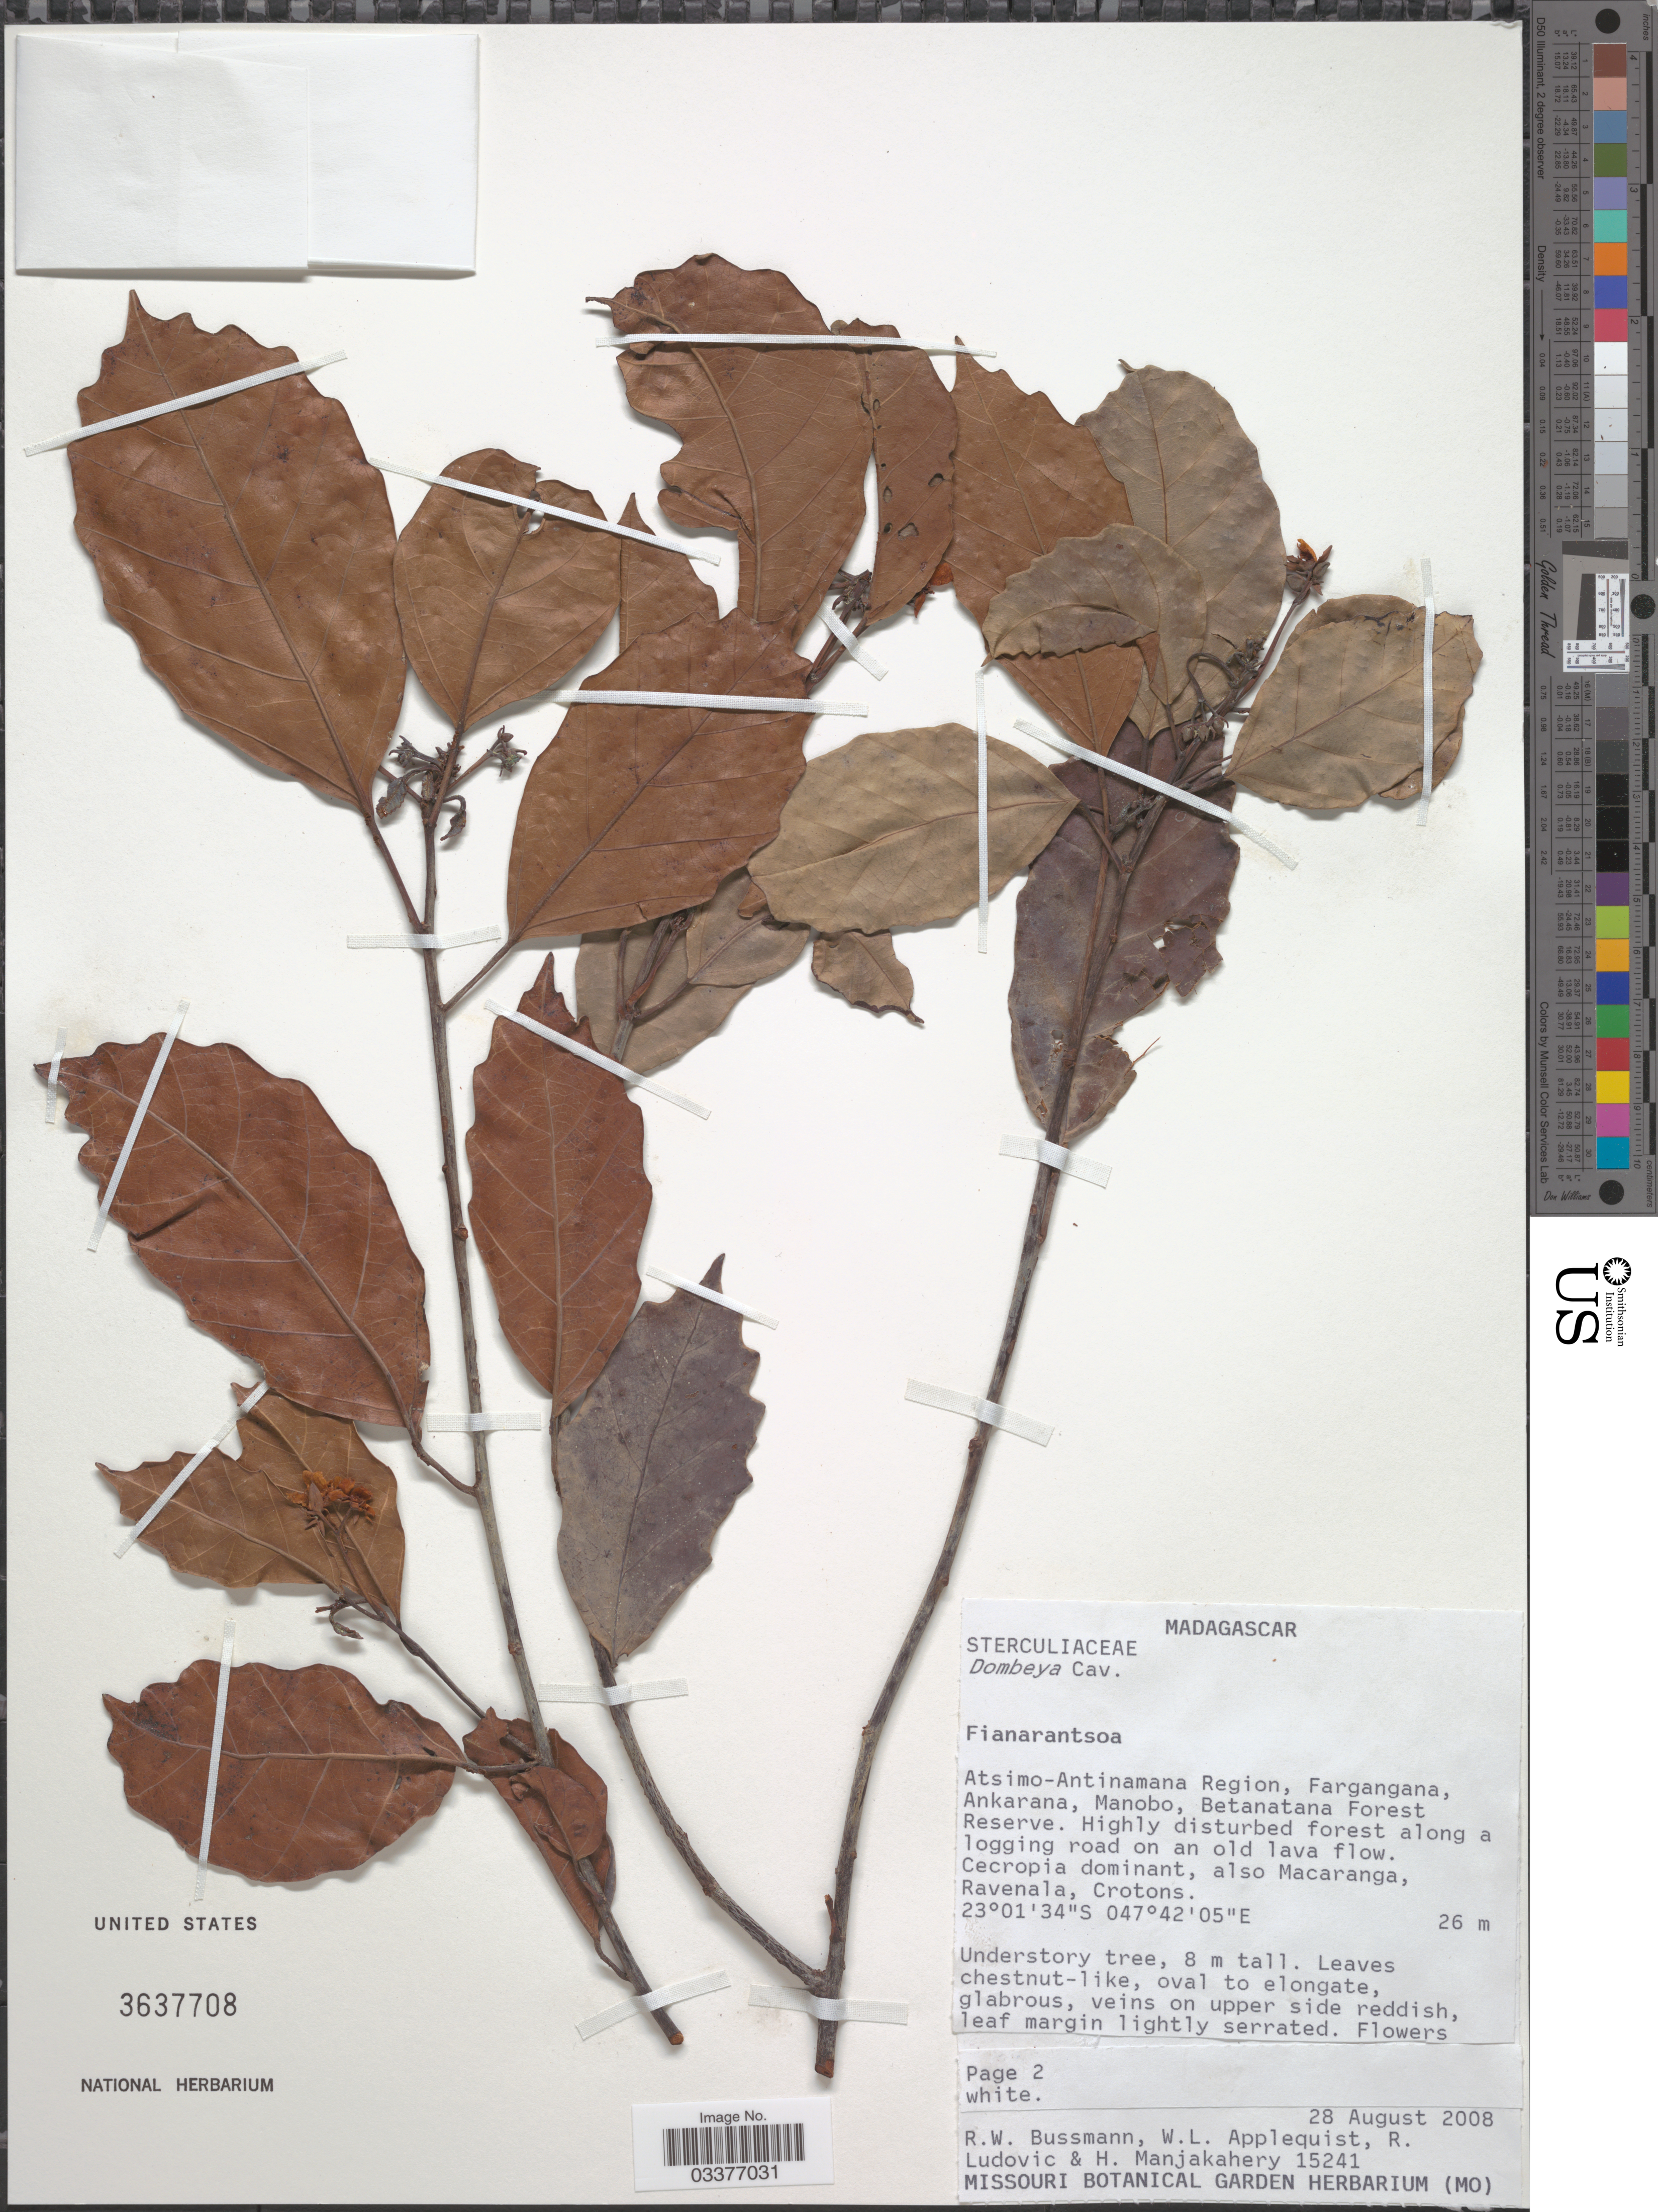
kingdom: Plantae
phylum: Tracheophyta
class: Magnoliopsida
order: Malvales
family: Malvaceae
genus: Dombeya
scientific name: Dombeya sp.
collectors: R. W. Bussmann, W. Applequist, R. Ludovic & H. N. Manjakahery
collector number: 15241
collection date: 2008-08-28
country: Madagascar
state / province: Atsimo-Atsinanana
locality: Atsimo-Antinamana Region, Fargangana, Ankarana, Manobo Betanatana Forest Reserve.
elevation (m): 26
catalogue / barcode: US 3637708